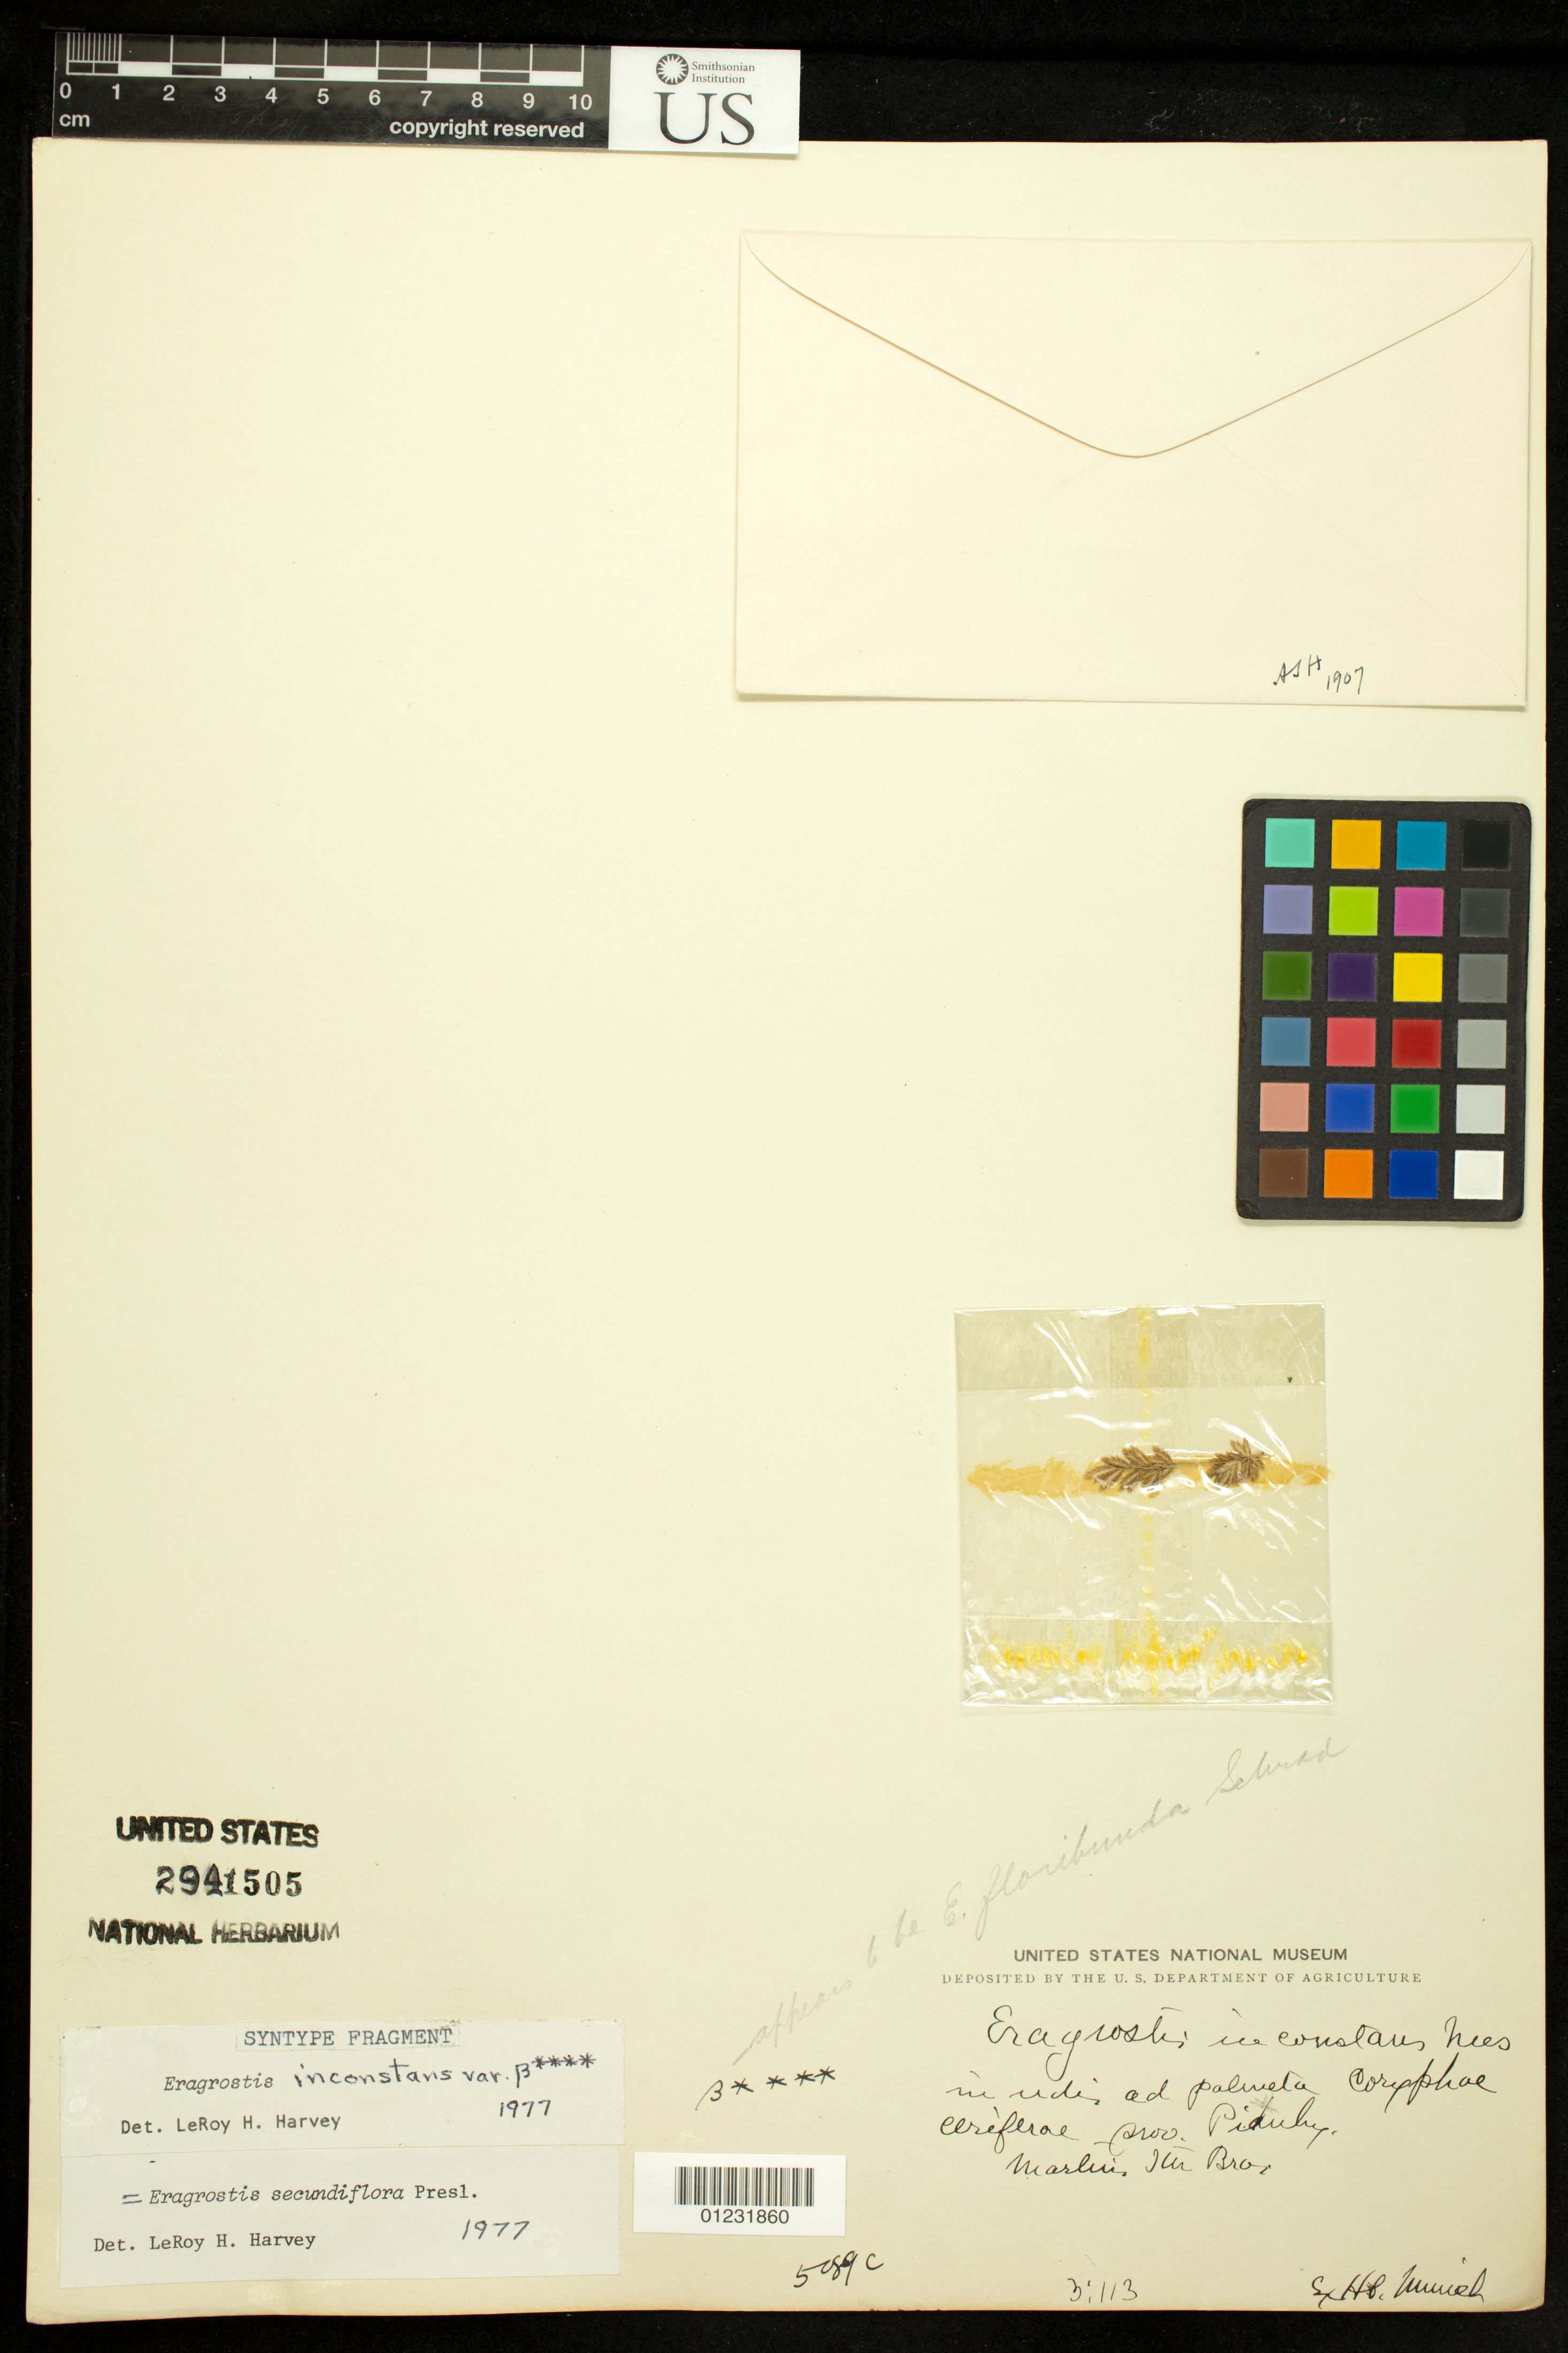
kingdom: Plantae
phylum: Tracheophyta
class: Liliopsida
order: Poales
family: Poaceae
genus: Eragrostis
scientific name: Eragrostis inconstans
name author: Nees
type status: Syntype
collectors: C. F. Martius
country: Brazil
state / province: Piauí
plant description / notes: Fragmentary material of type specimen ex herb. Munich.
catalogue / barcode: US 2941505